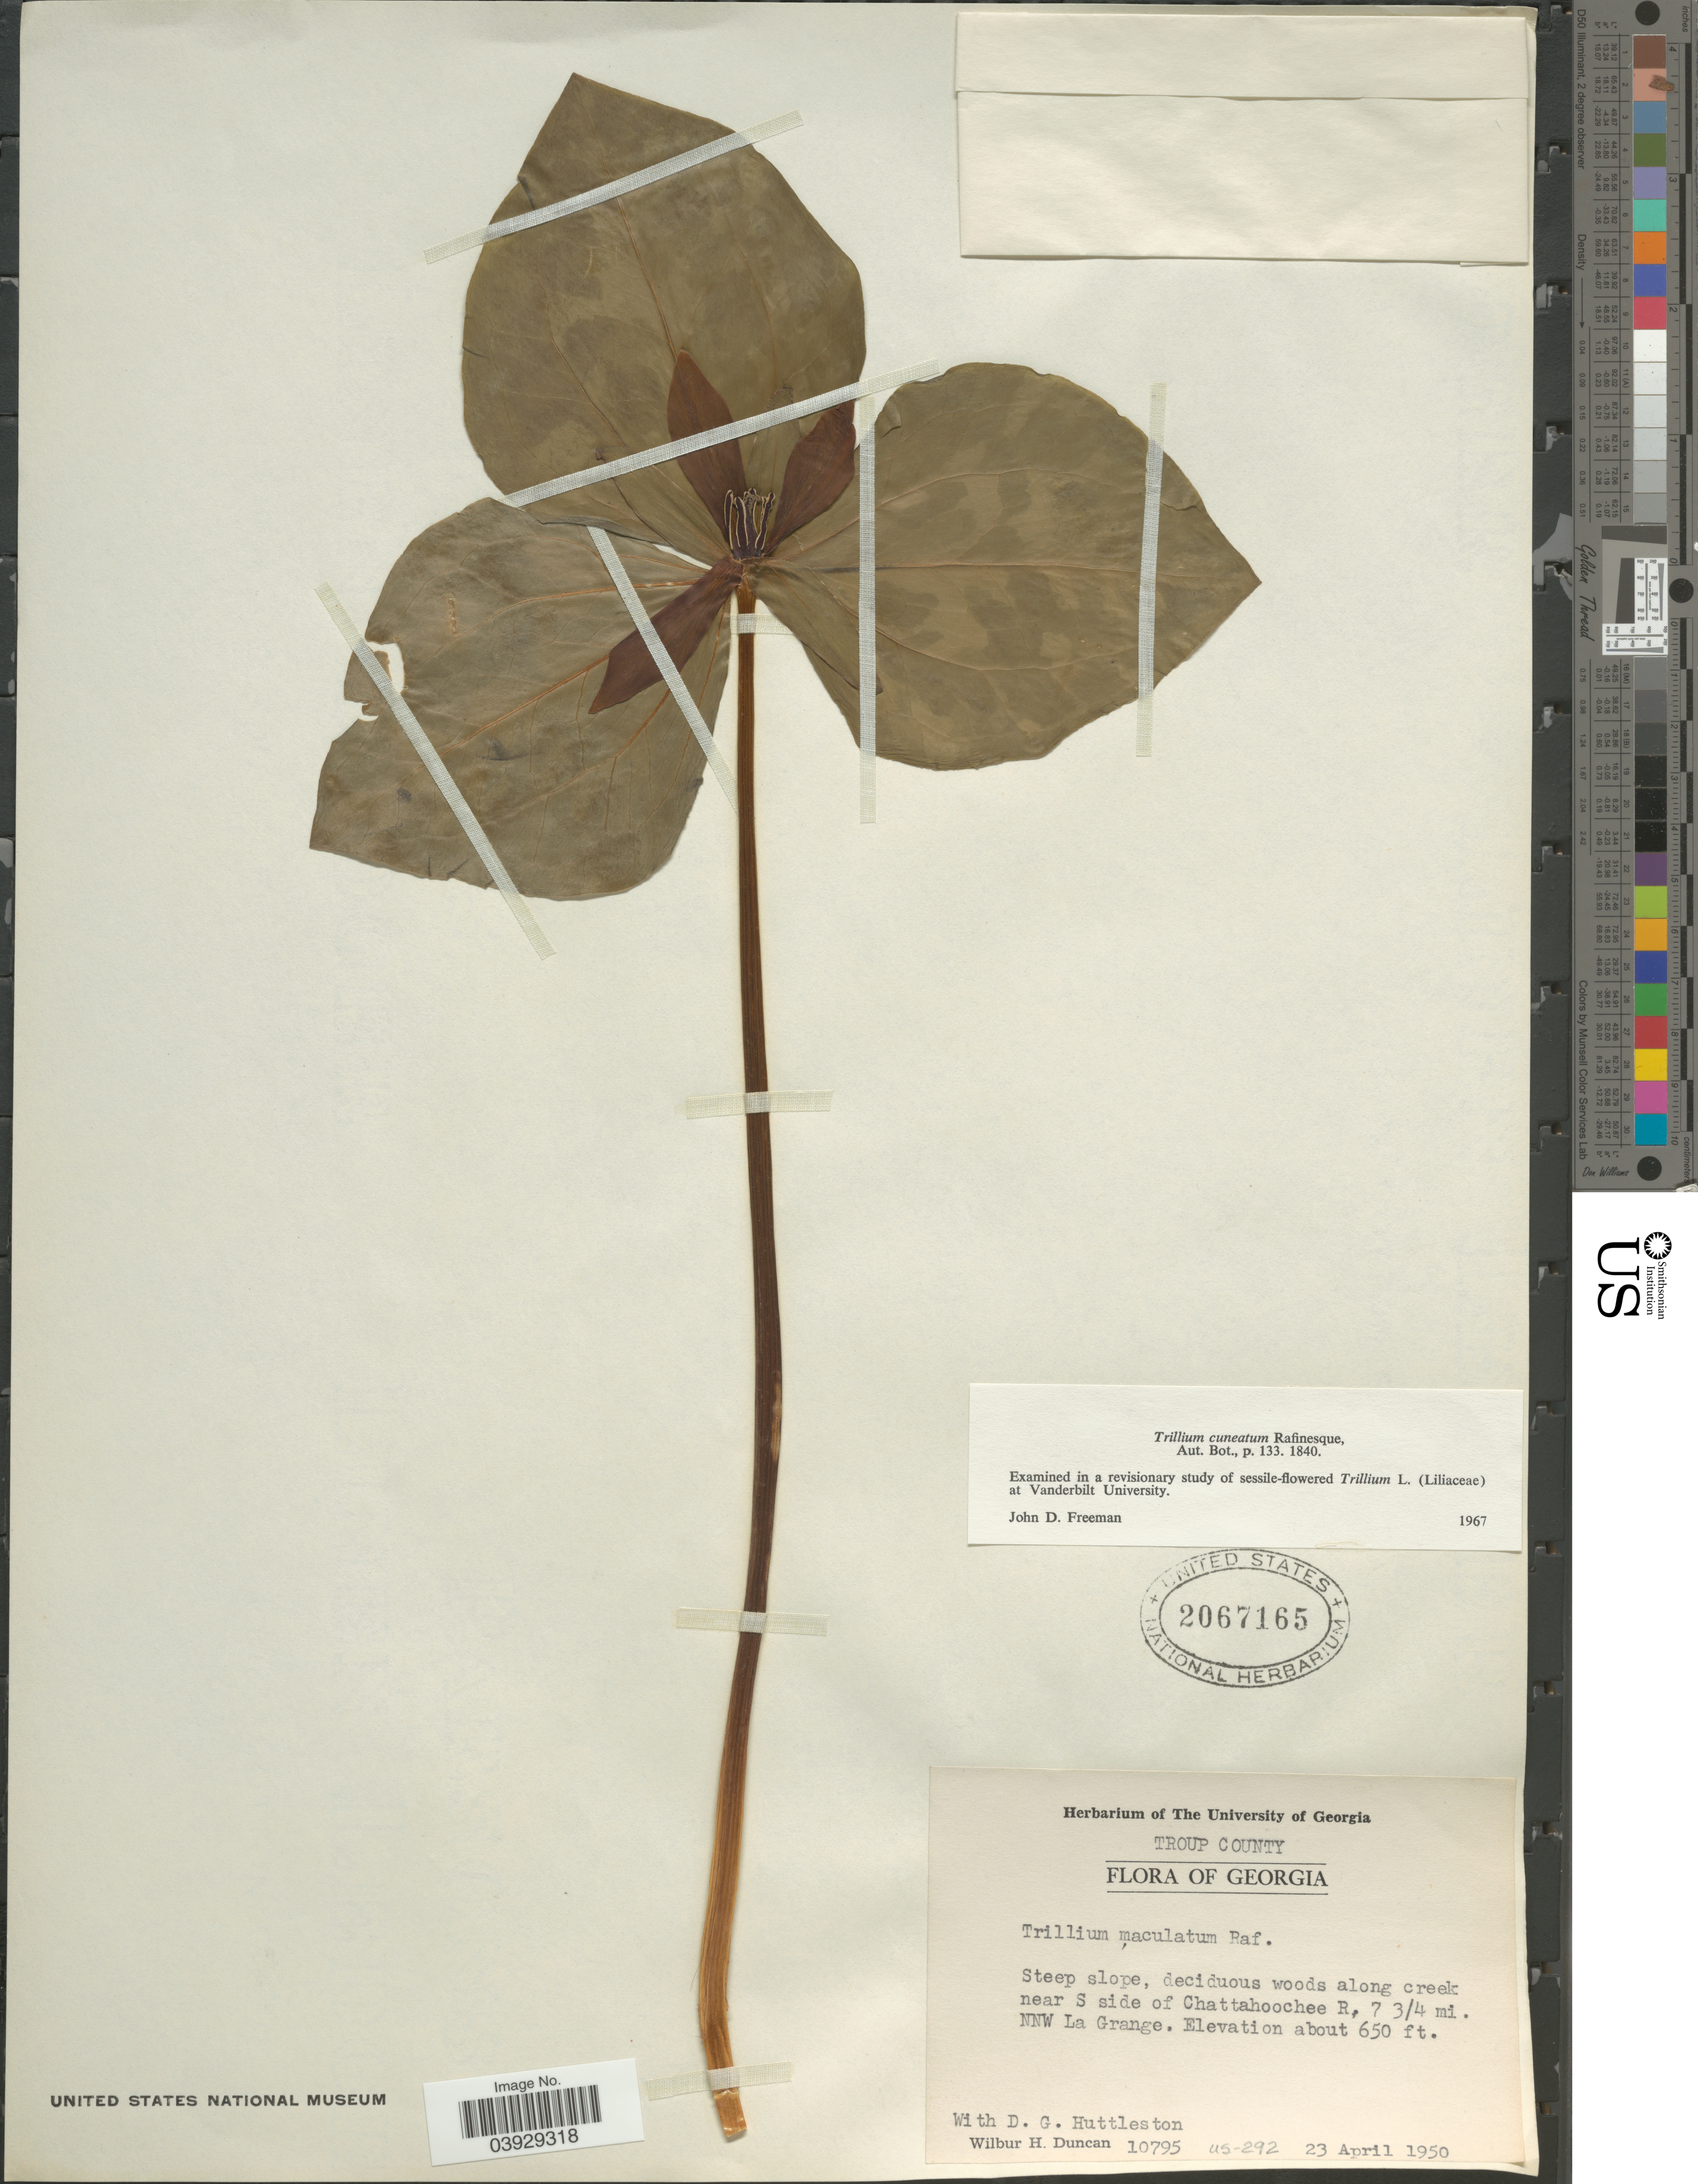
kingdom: Plantae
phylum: Tracheophyta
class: Liliopsida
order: Liliales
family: Melanthiaceae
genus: Trillium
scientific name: Trillium cuneatum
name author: Raf.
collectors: W. H. Duncan & D. G. Huttleston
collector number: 10795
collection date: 1950-04-23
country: United States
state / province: Georgia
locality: Troup County. Along creek near S side of Chattahoochee R, 7 3/4 mi. NNW La Grange.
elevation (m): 198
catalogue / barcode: US 2067165